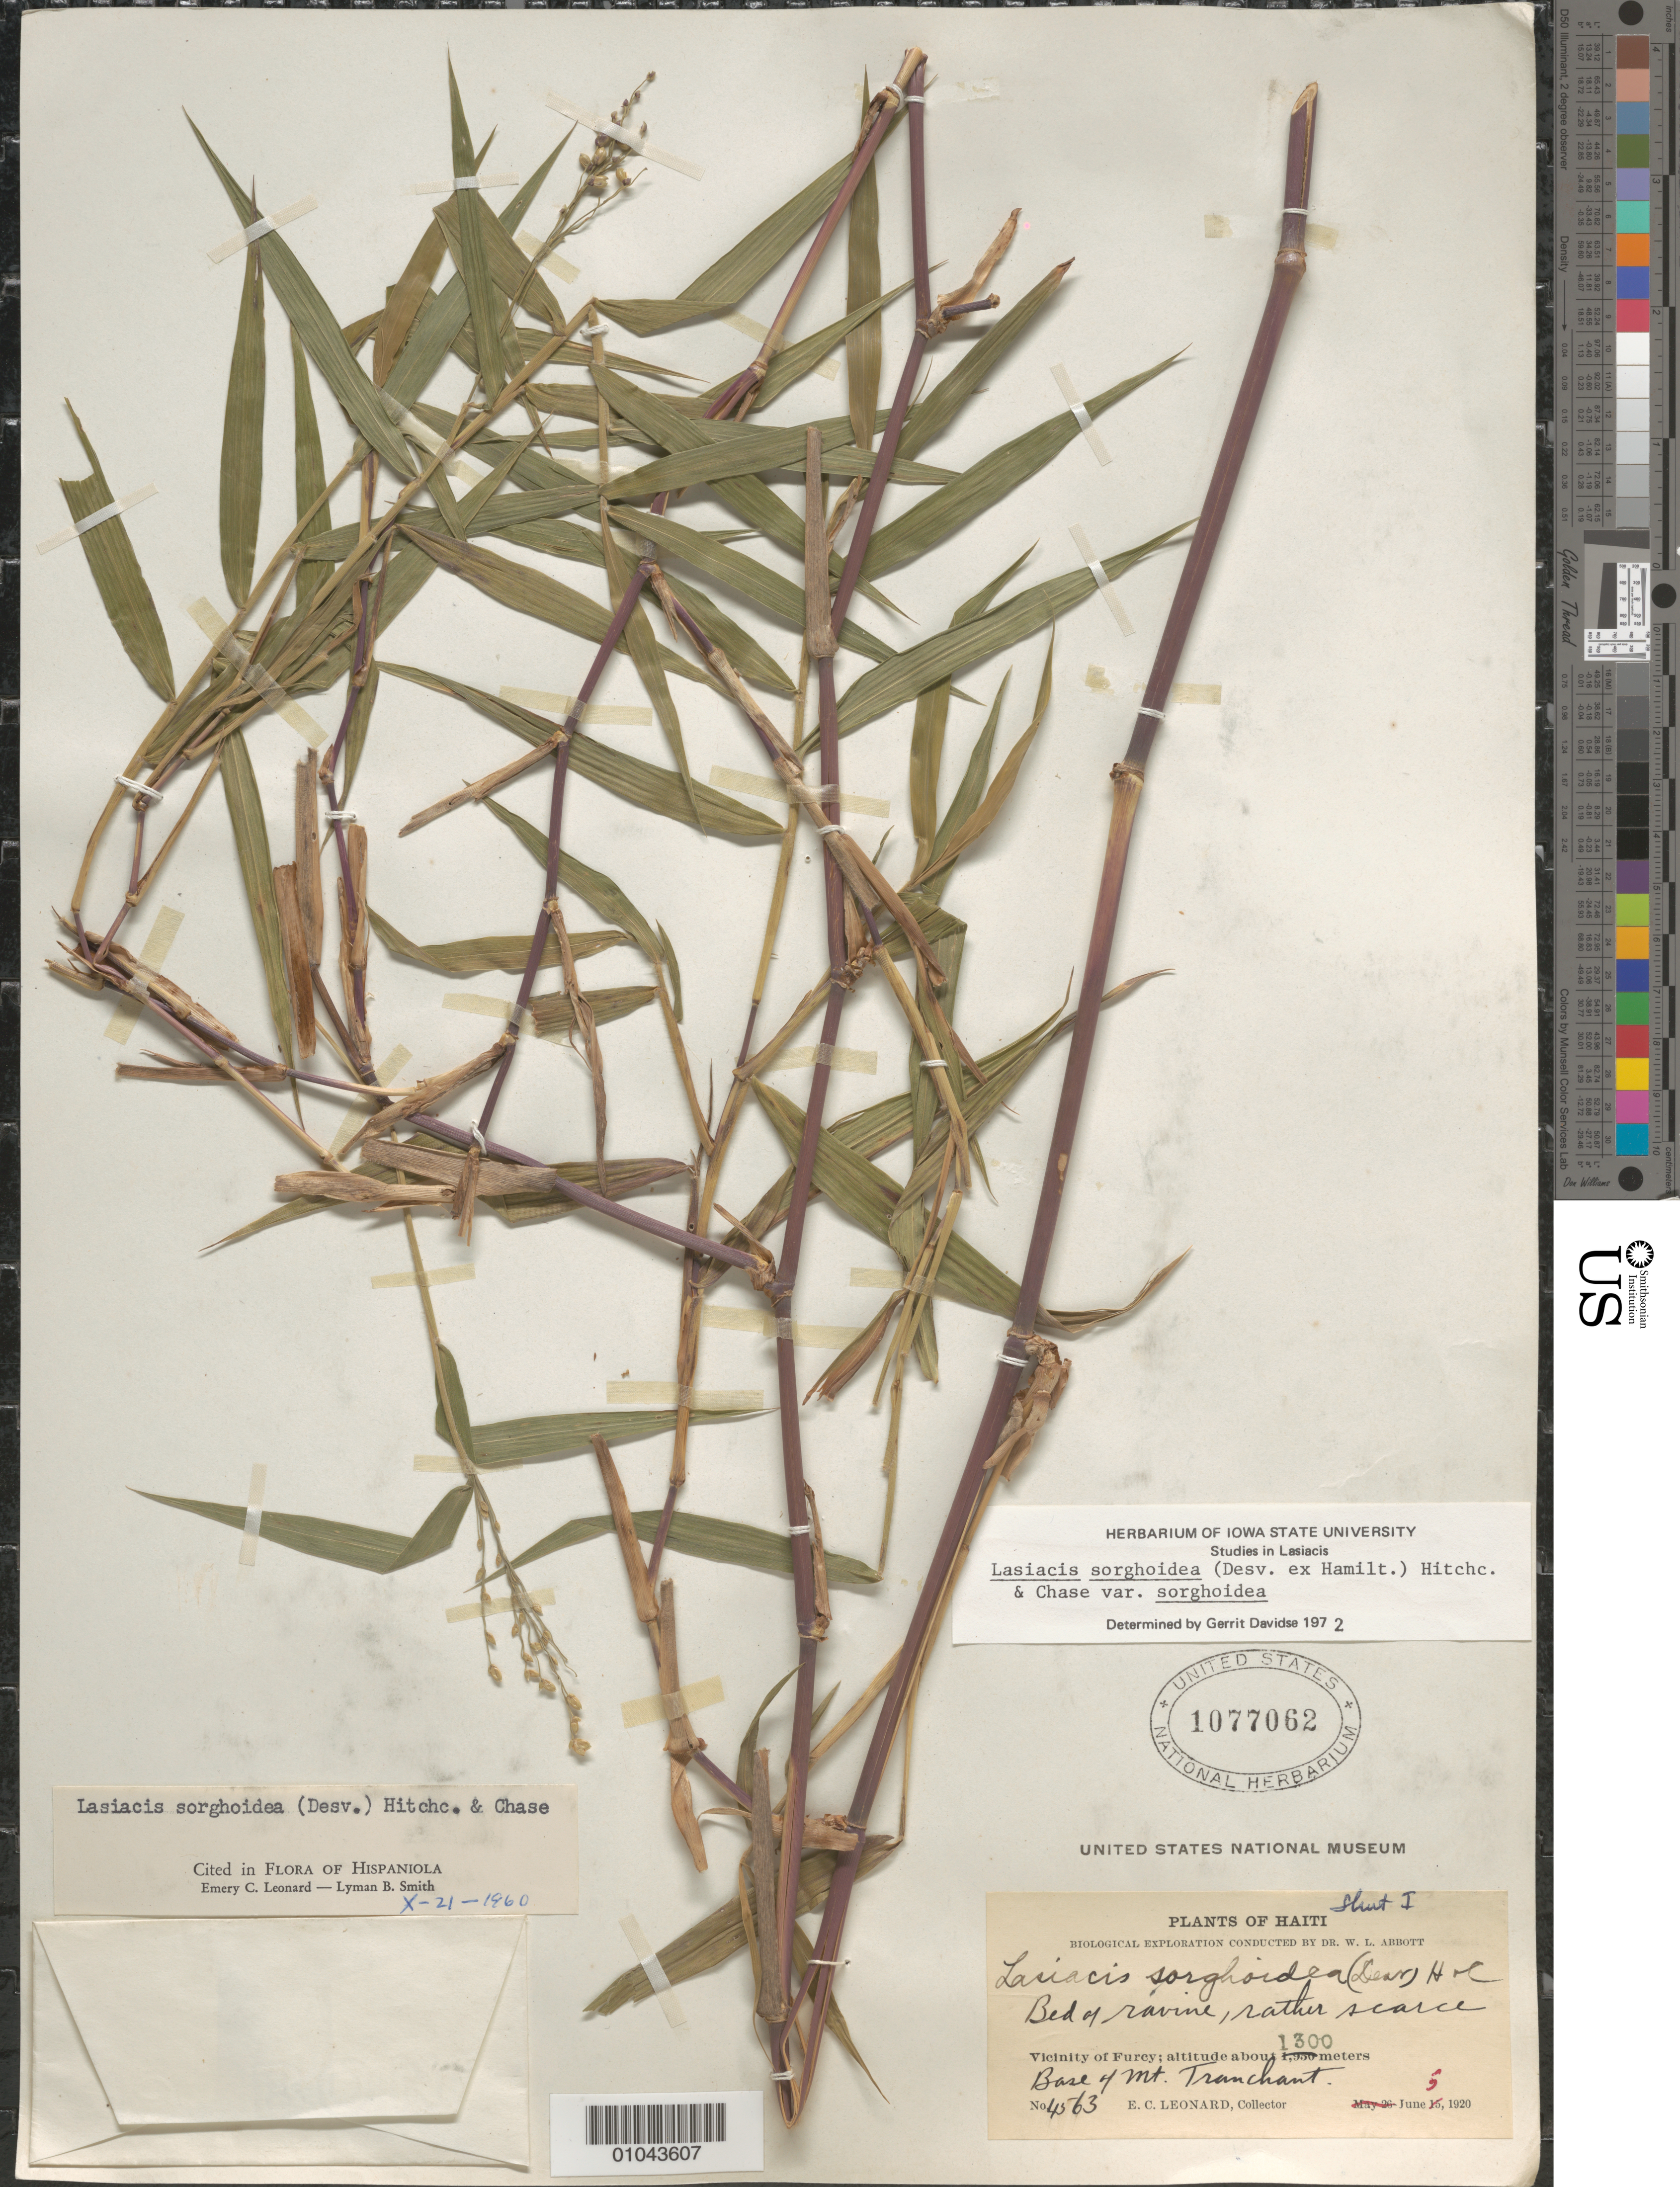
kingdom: Plantae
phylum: Tracheophyta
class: Liliopsida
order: Poales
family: Poaceae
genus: Lasiacis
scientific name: Lasiacis sorghoidea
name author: (Desv. ex Ham.) Hitchc. & Chase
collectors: E. C. Leonard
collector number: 4563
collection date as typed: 05 Jun 1920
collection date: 1920-06-05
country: Haiti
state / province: Óuest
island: Hispaniola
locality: Vicinity of Furcy, Base of Morne Tranchant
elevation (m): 1300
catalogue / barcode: US 1077062